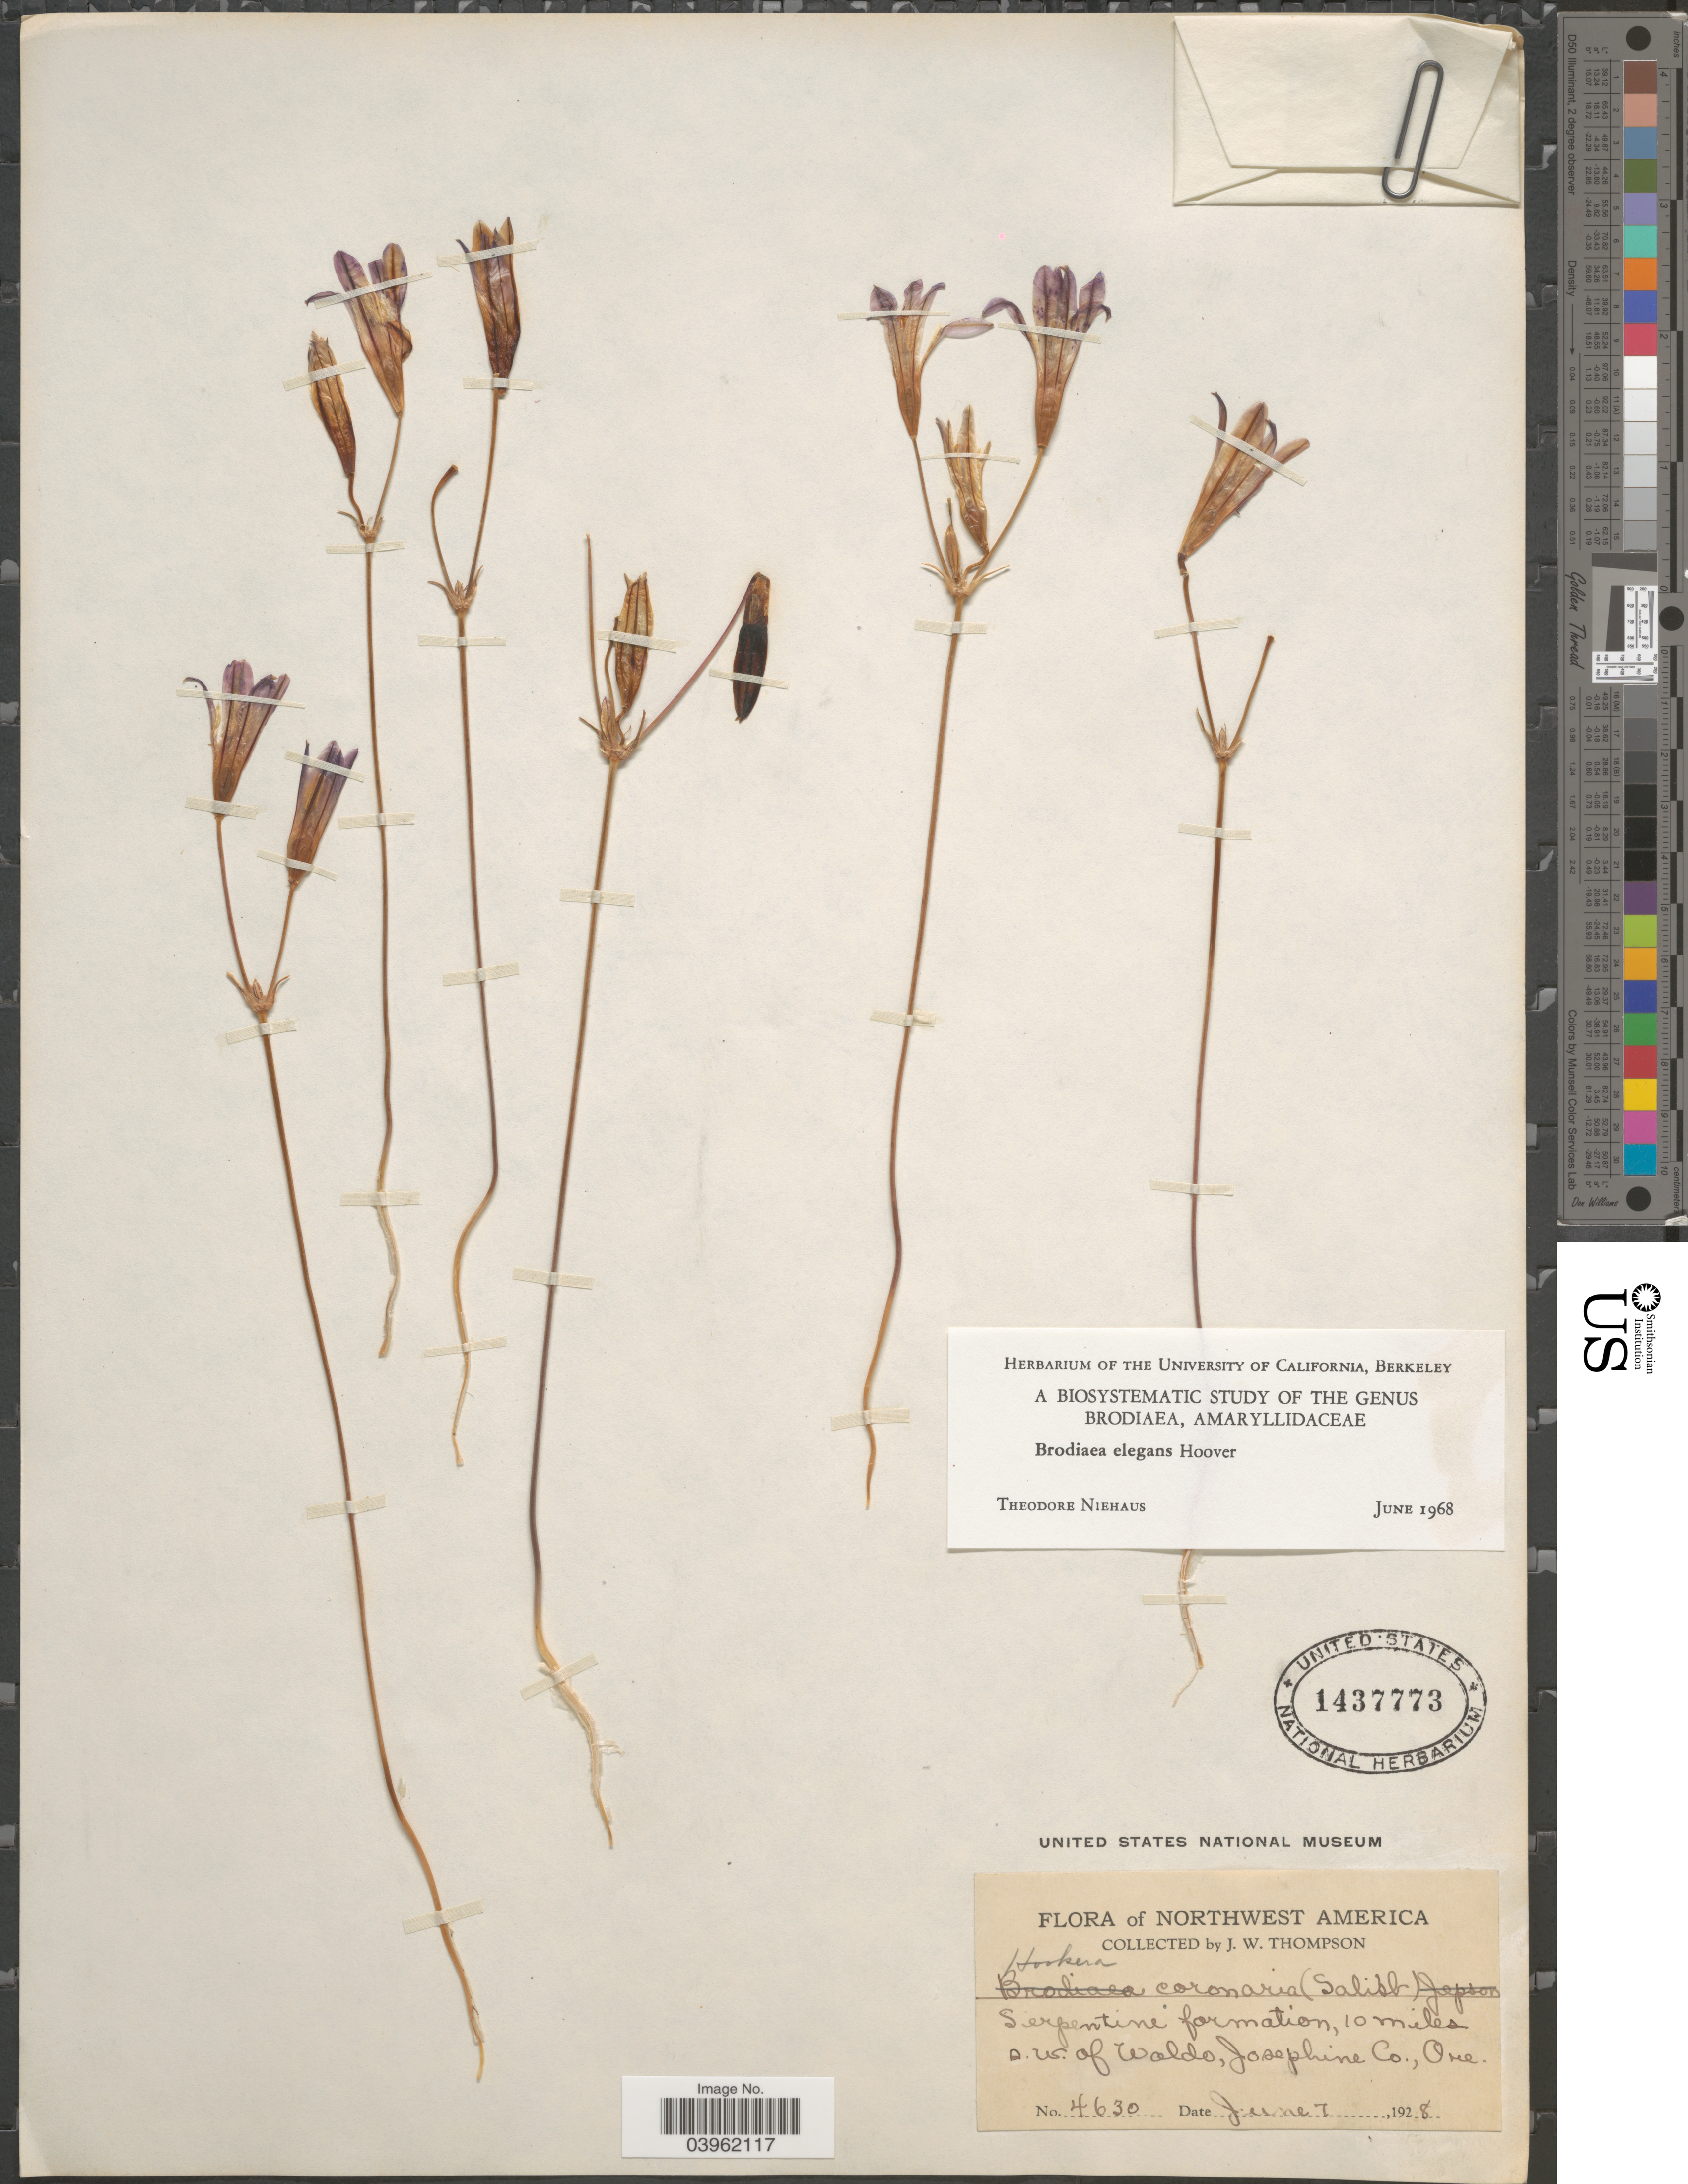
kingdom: Plantae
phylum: Tracheophyta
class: Liliopsida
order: Asparagales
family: Asparagaceae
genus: Brodiaea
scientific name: Brodiaea elegans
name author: Hoover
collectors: J. Thompson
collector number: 4630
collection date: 1928-06-07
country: United States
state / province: Oregon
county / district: Josephine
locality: Northwest America. 10 miles s. US. of Waldo, Josephine Co.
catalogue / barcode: US 1437773